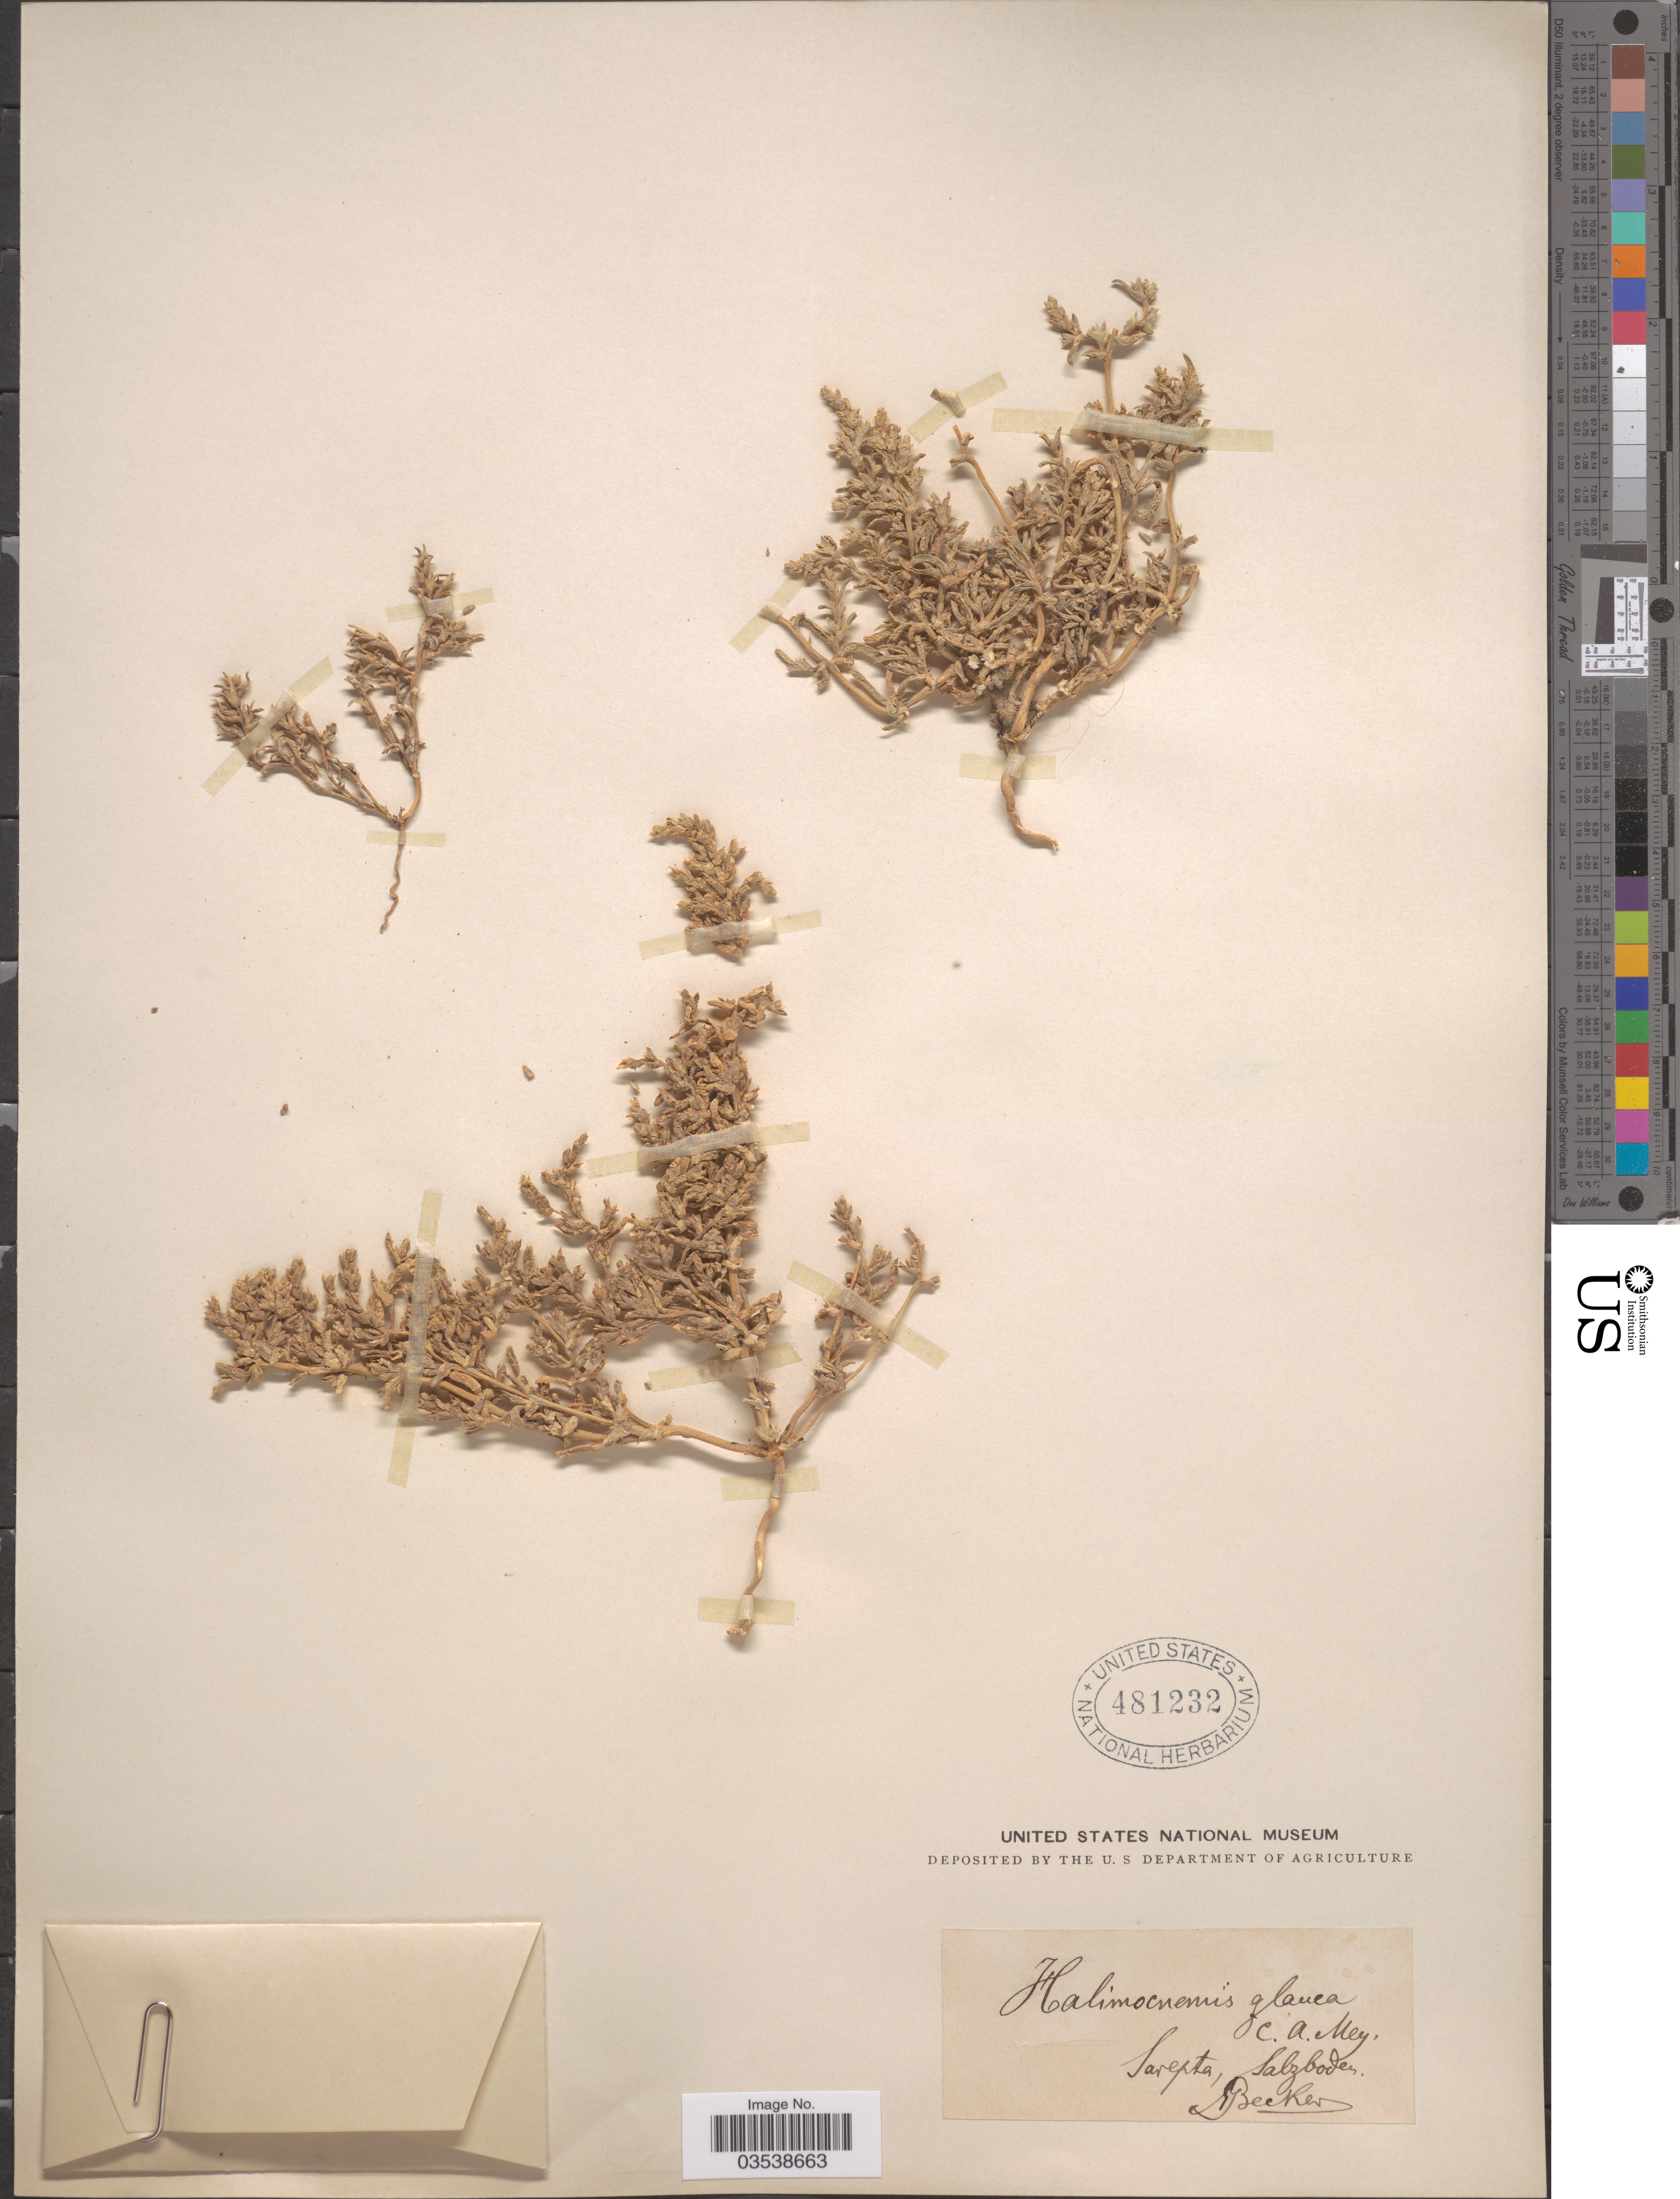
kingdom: Plantae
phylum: Tracheophyta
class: Magnoliopsida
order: Caryophyllales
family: Amaranthaceae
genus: Halimocnemis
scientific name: Halimocnemis glauca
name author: C.A. Mey.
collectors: A. Becker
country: Russian Federation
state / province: Volgograd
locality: Sarepta.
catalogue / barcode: US 481232